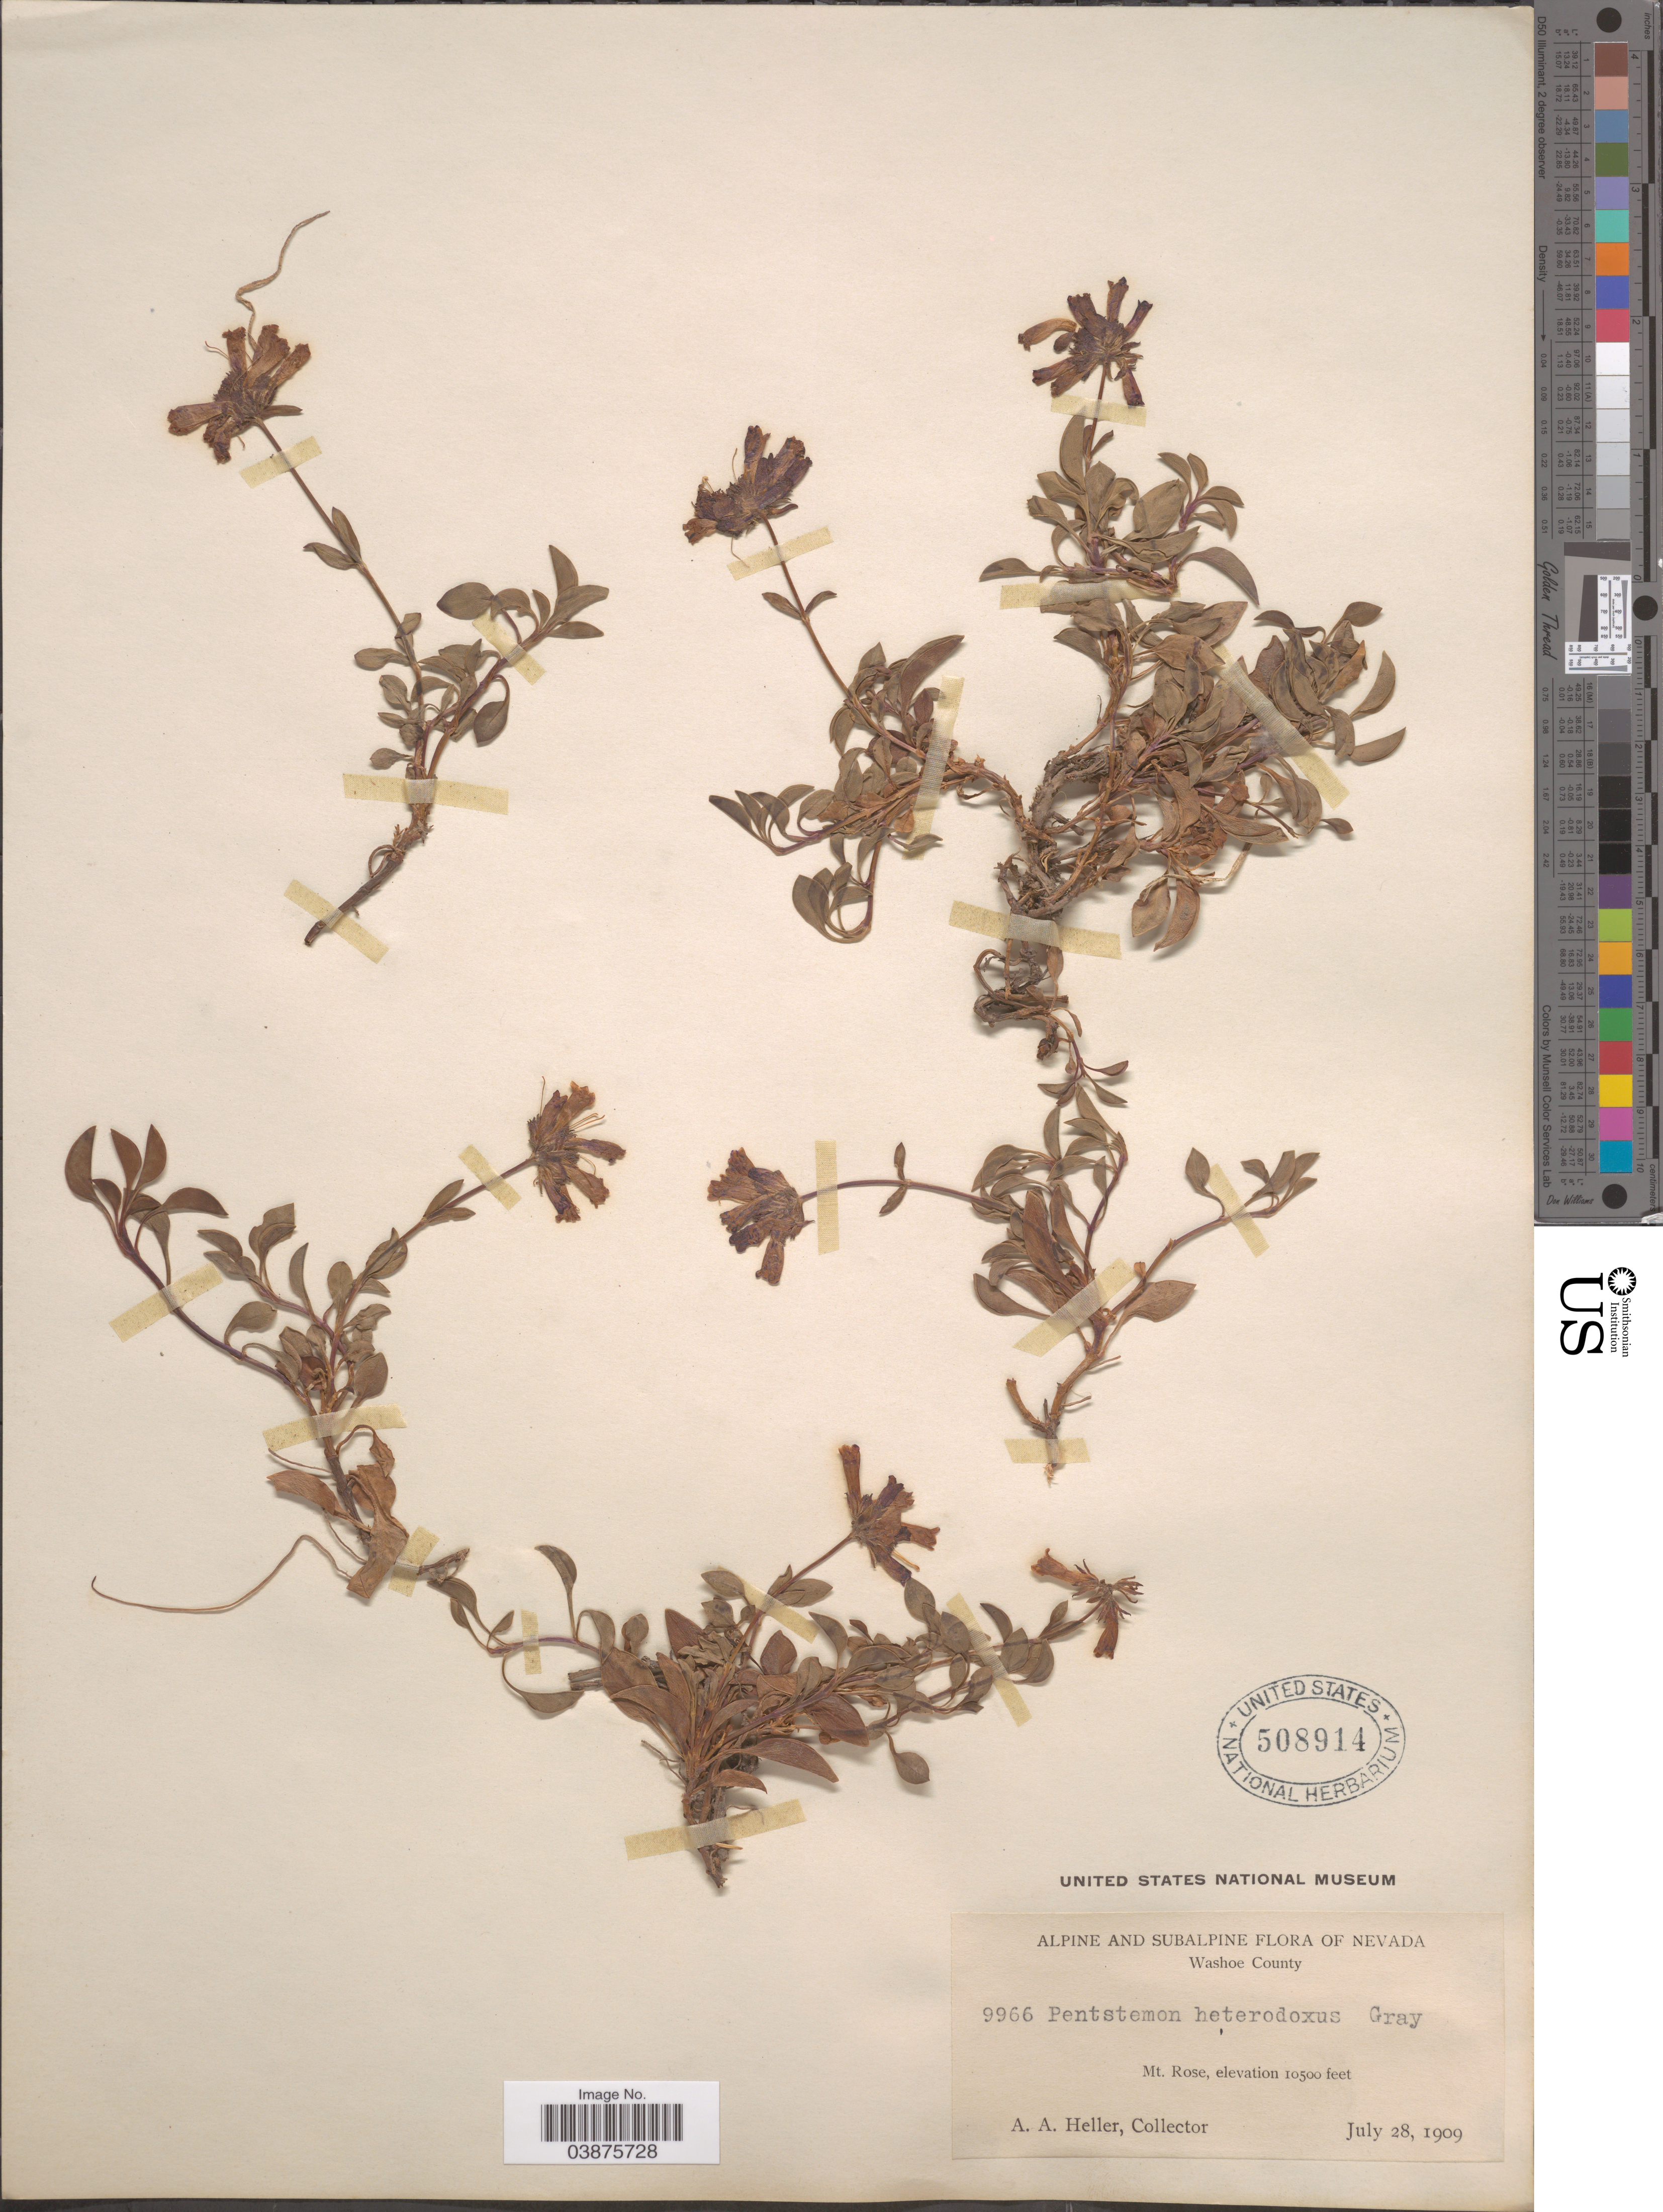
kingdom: Plantae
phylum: Tracheophyta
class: Magnoliopsida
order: Lamiales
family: Plantaginaceae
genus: Penstemon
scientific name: Penstemon heterodoxus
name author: A. Gray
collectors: A. A. Heller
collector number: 9966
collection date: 1909-07-28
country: United States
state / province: Nevada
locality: Alpine and Subalpine of Nevada. Washoe County. Mt. Rose.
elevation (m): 3200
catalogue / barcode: US 508914